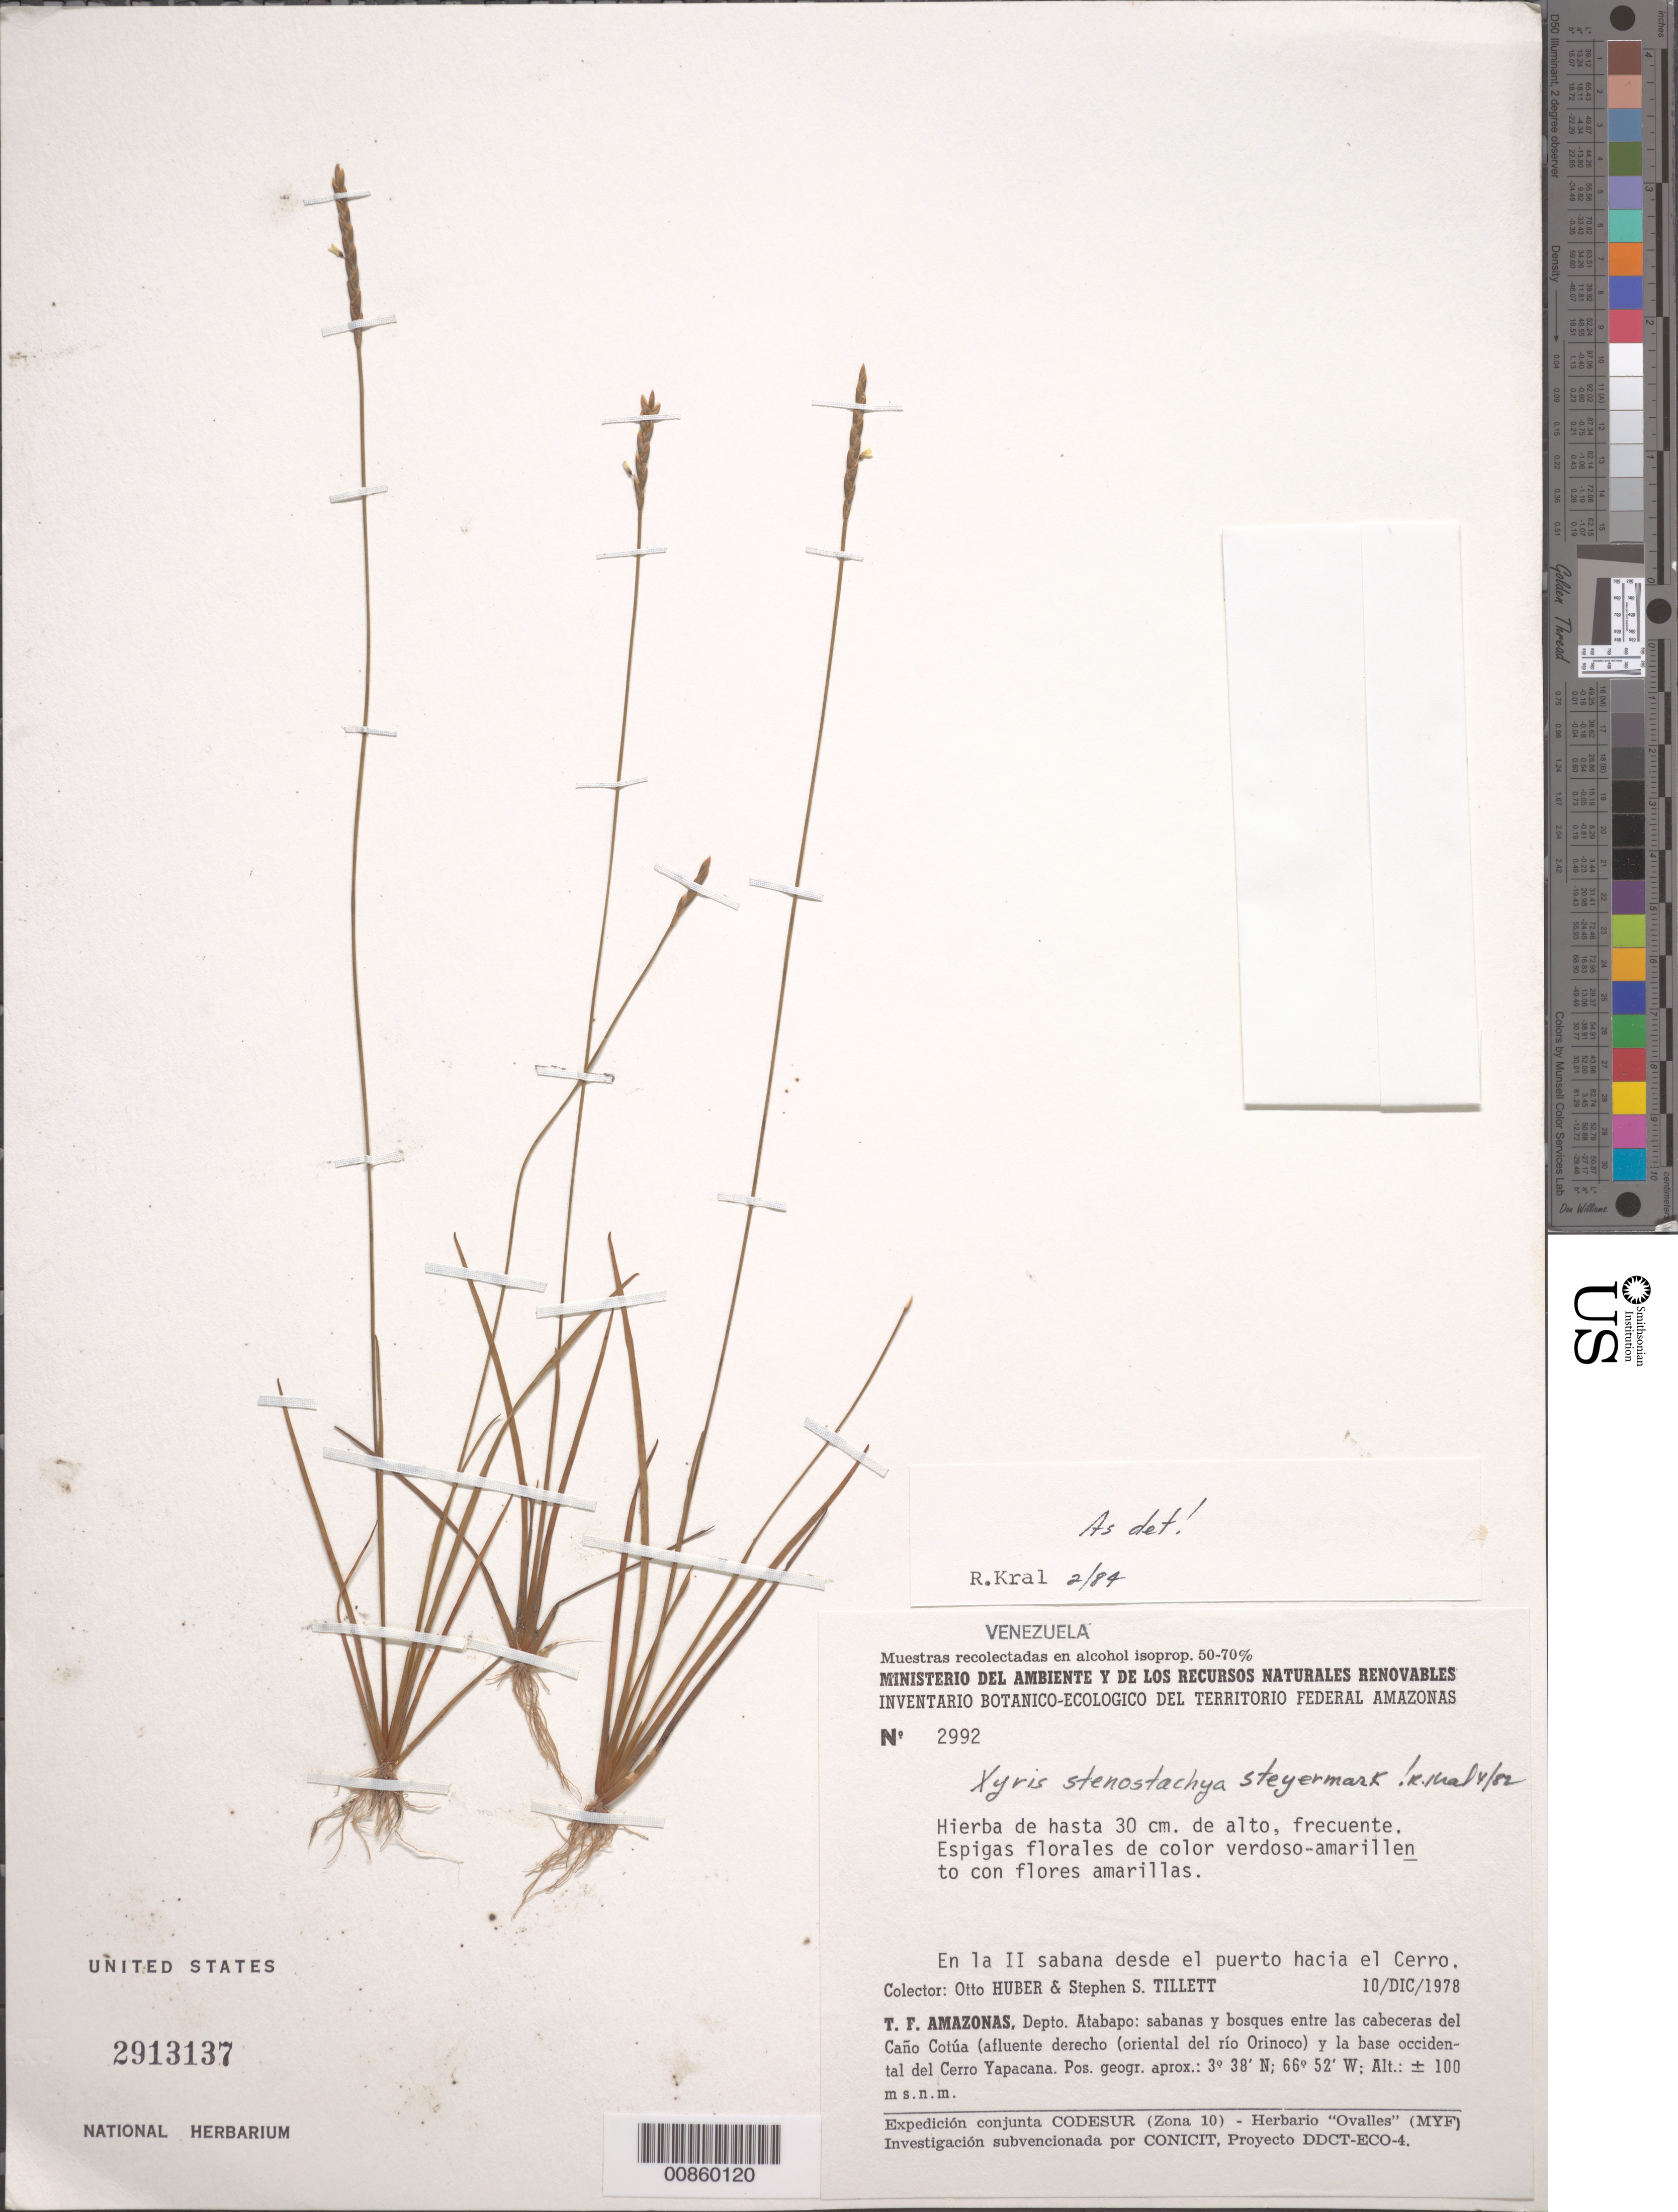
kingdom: Plantae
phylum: Tracheophyta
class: Liliopsida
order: Poales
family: Xyridaceae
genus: Xyris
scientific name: Xyris stenostachya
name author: Steyerm.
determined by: Kral, Robert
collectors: O. Huber & S. S. Tillett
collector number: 2992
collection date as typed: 10-Dec-78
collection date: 1978-12-10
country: Venezuela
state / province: Amazonas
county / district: Atabapo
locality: Caño Cotua cabeceras (afluente derecho oriental del Río Orinoco) a la base O del Cerro Yapacána.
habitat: Sabana desde el puerto hacia el Cerro; bosques.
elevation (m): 100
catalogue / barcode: US 2913137